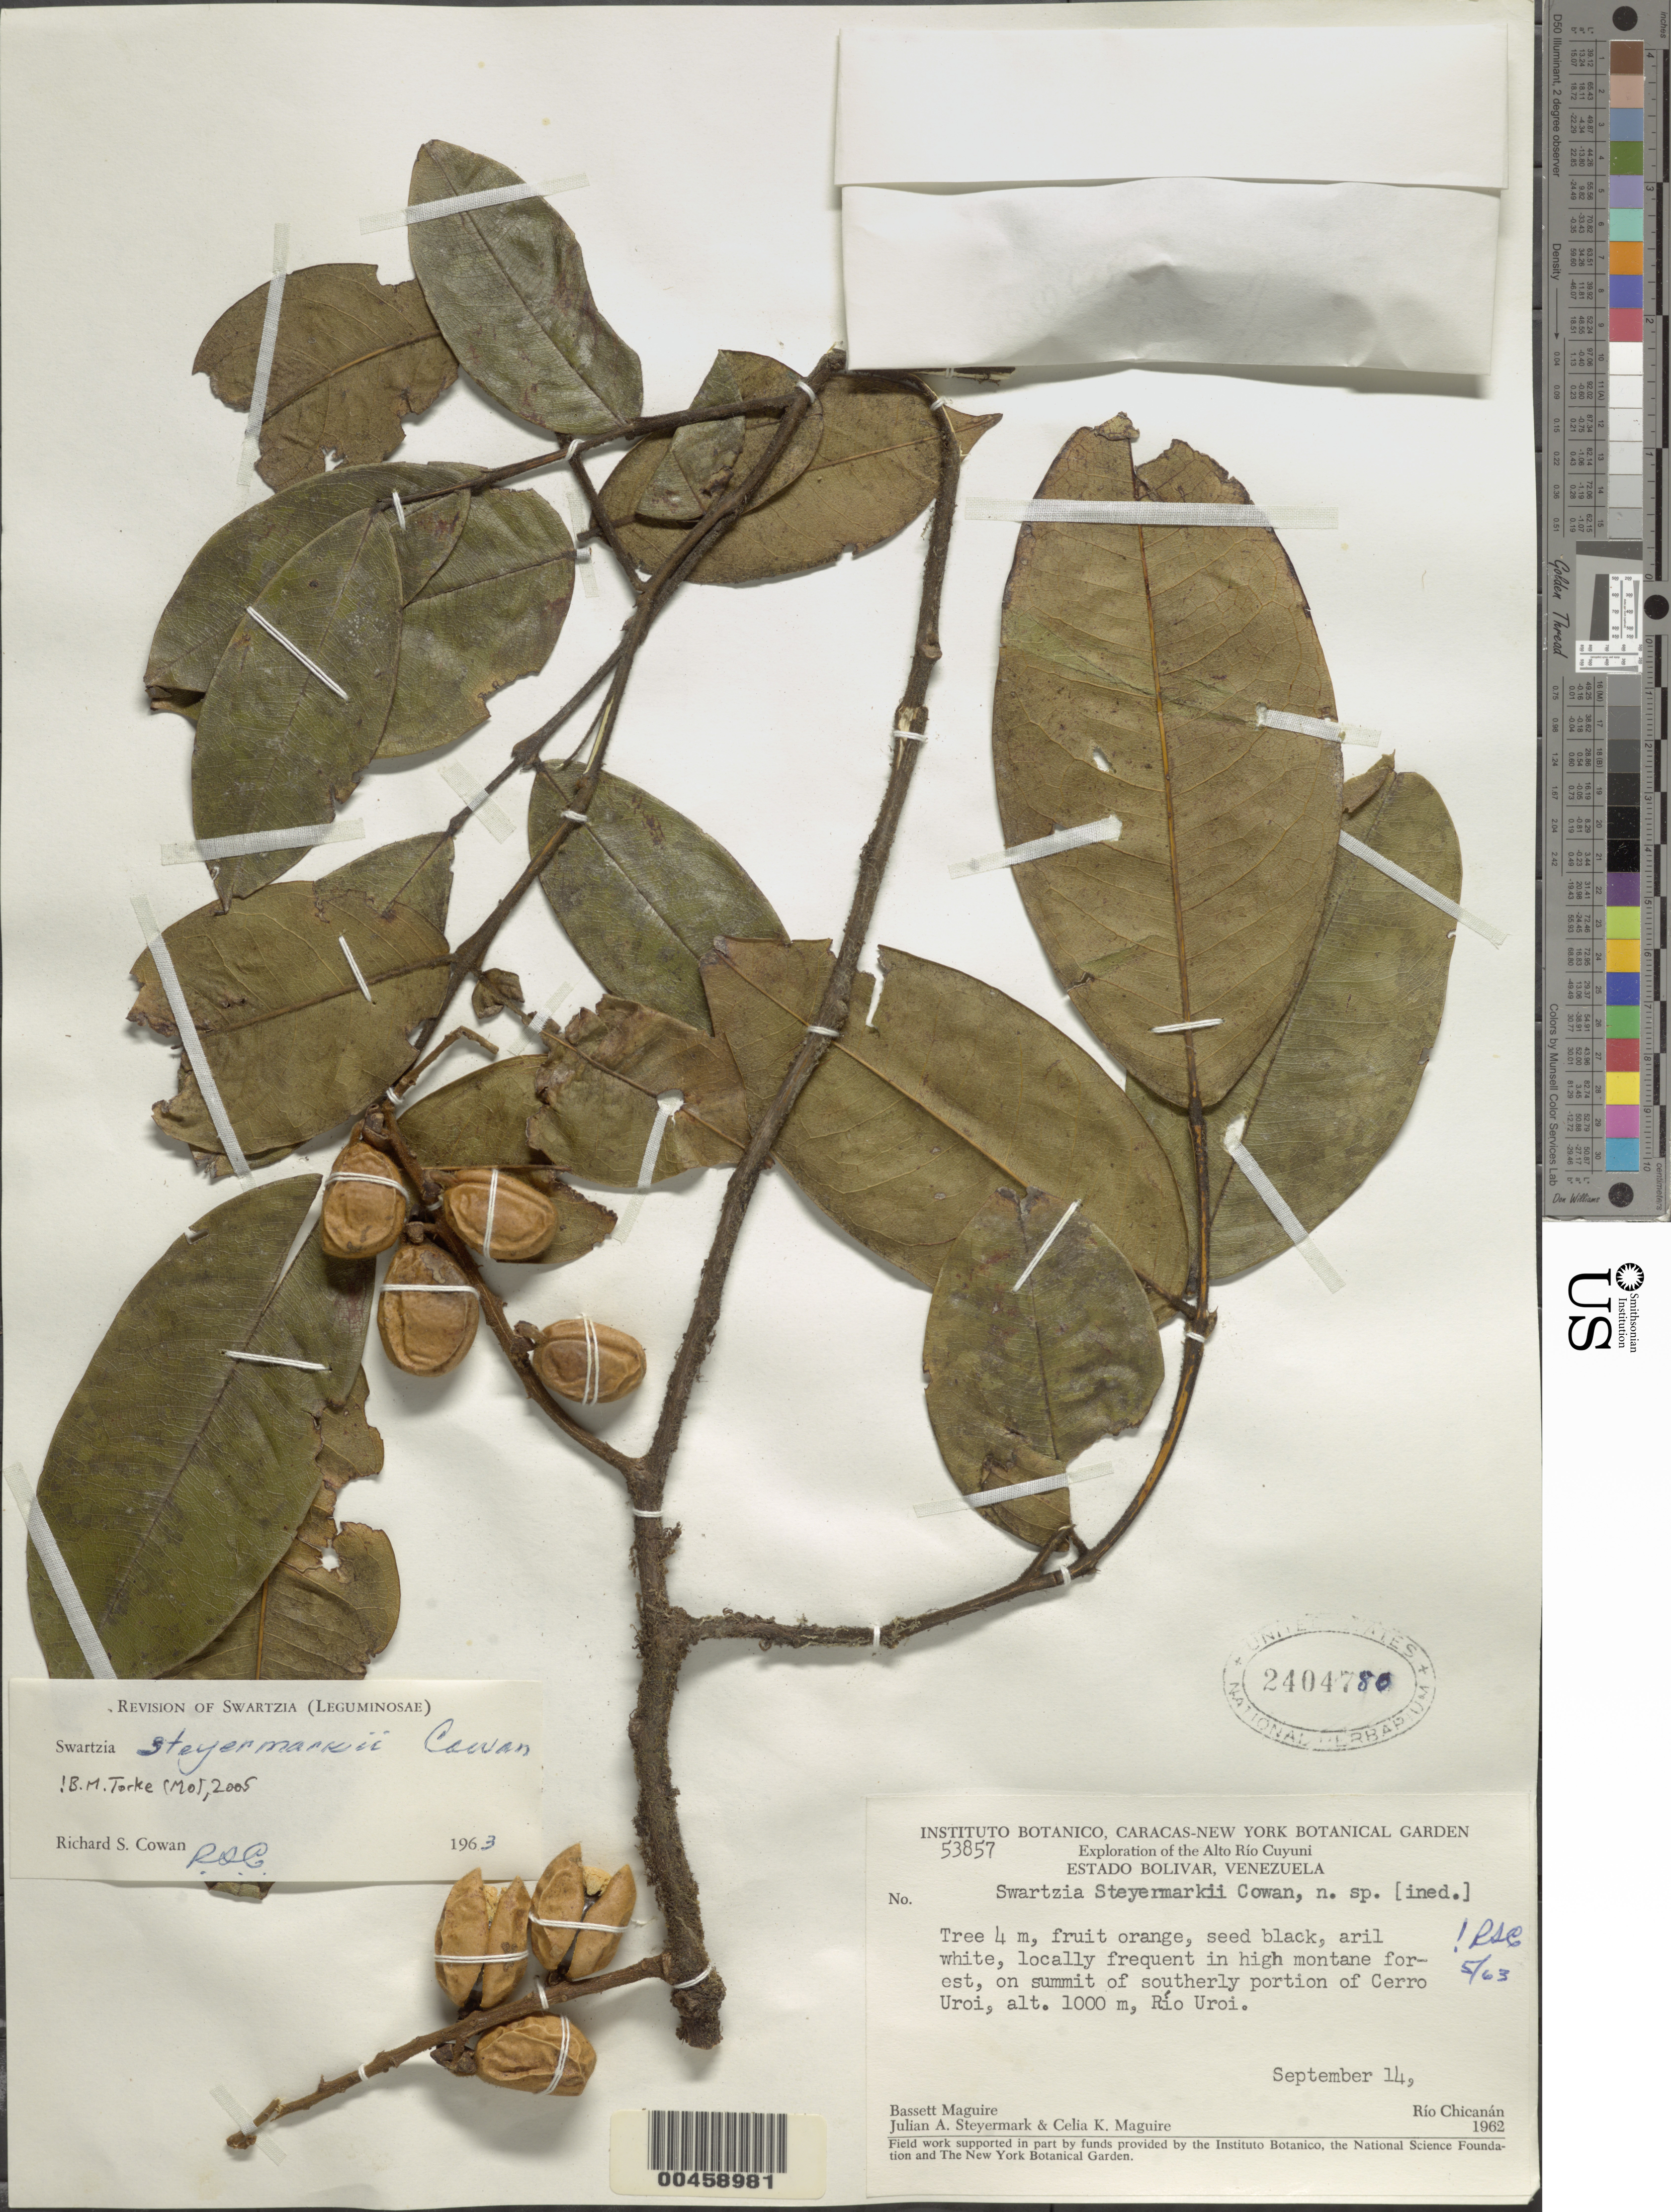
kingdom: Plantae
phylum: Tracheophyta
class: Magnoliopsida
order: Fabales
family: Fabaceae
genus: Swartzia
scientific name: Swartzia steyermarkii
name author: R.S. Cowan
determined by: Cowan, R. S.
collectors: B. Maguire, J. Steyermark & C. K. Maguire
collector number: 53857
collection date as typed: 14 Sep 1962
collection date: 1962-09-14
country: Venezuela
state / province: Bolivar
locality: Cerro uroi, southern portion of; rio uroi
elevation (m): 1000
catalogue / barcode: US 2404780